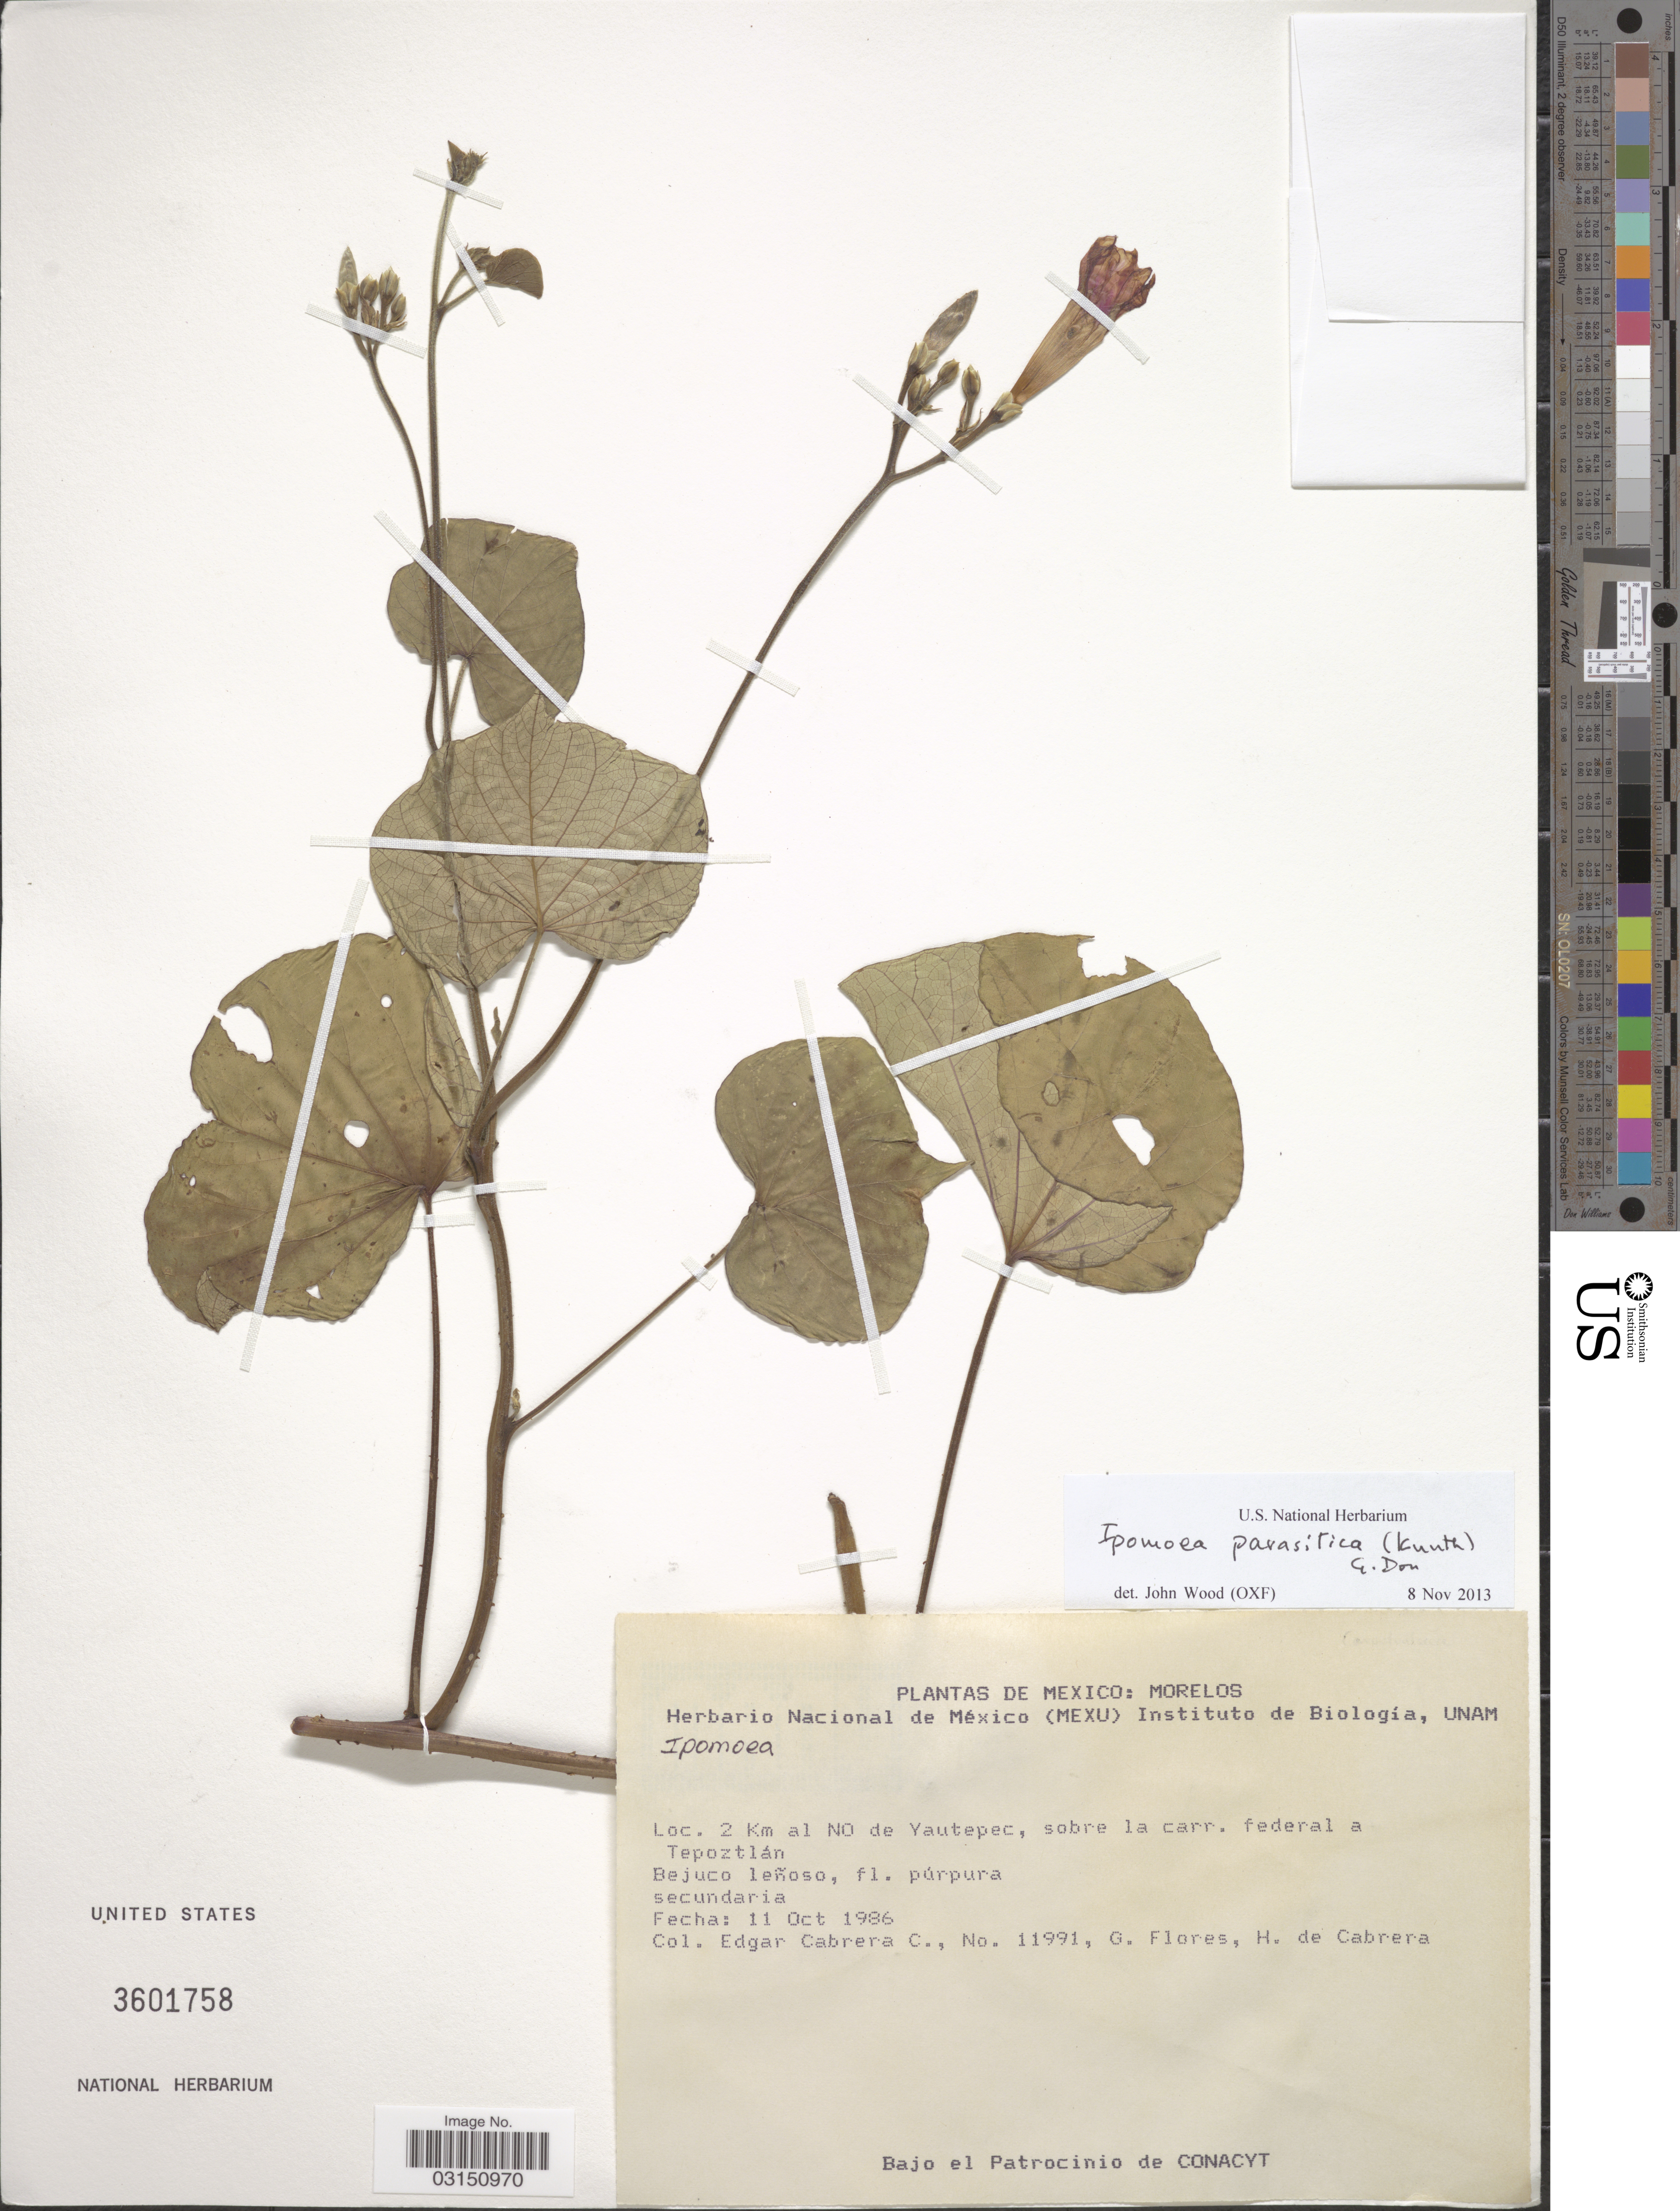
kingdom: Plantae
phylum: Tracheophyta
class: Magnoliopsida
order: Solanales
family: Convolvulaceae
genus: Ipomoea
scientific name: Ipomoea parasitica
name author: (Kunth) G. Don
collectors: E. Cabrera C., G. Flores F. & H. de Cabrera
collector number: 11991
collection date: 1986-10-11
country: Mexico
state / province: Morelos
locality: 2 Km al NO de Yautepec, sobre la carr. federal a Tepoztlán.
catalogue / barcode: US 3601758